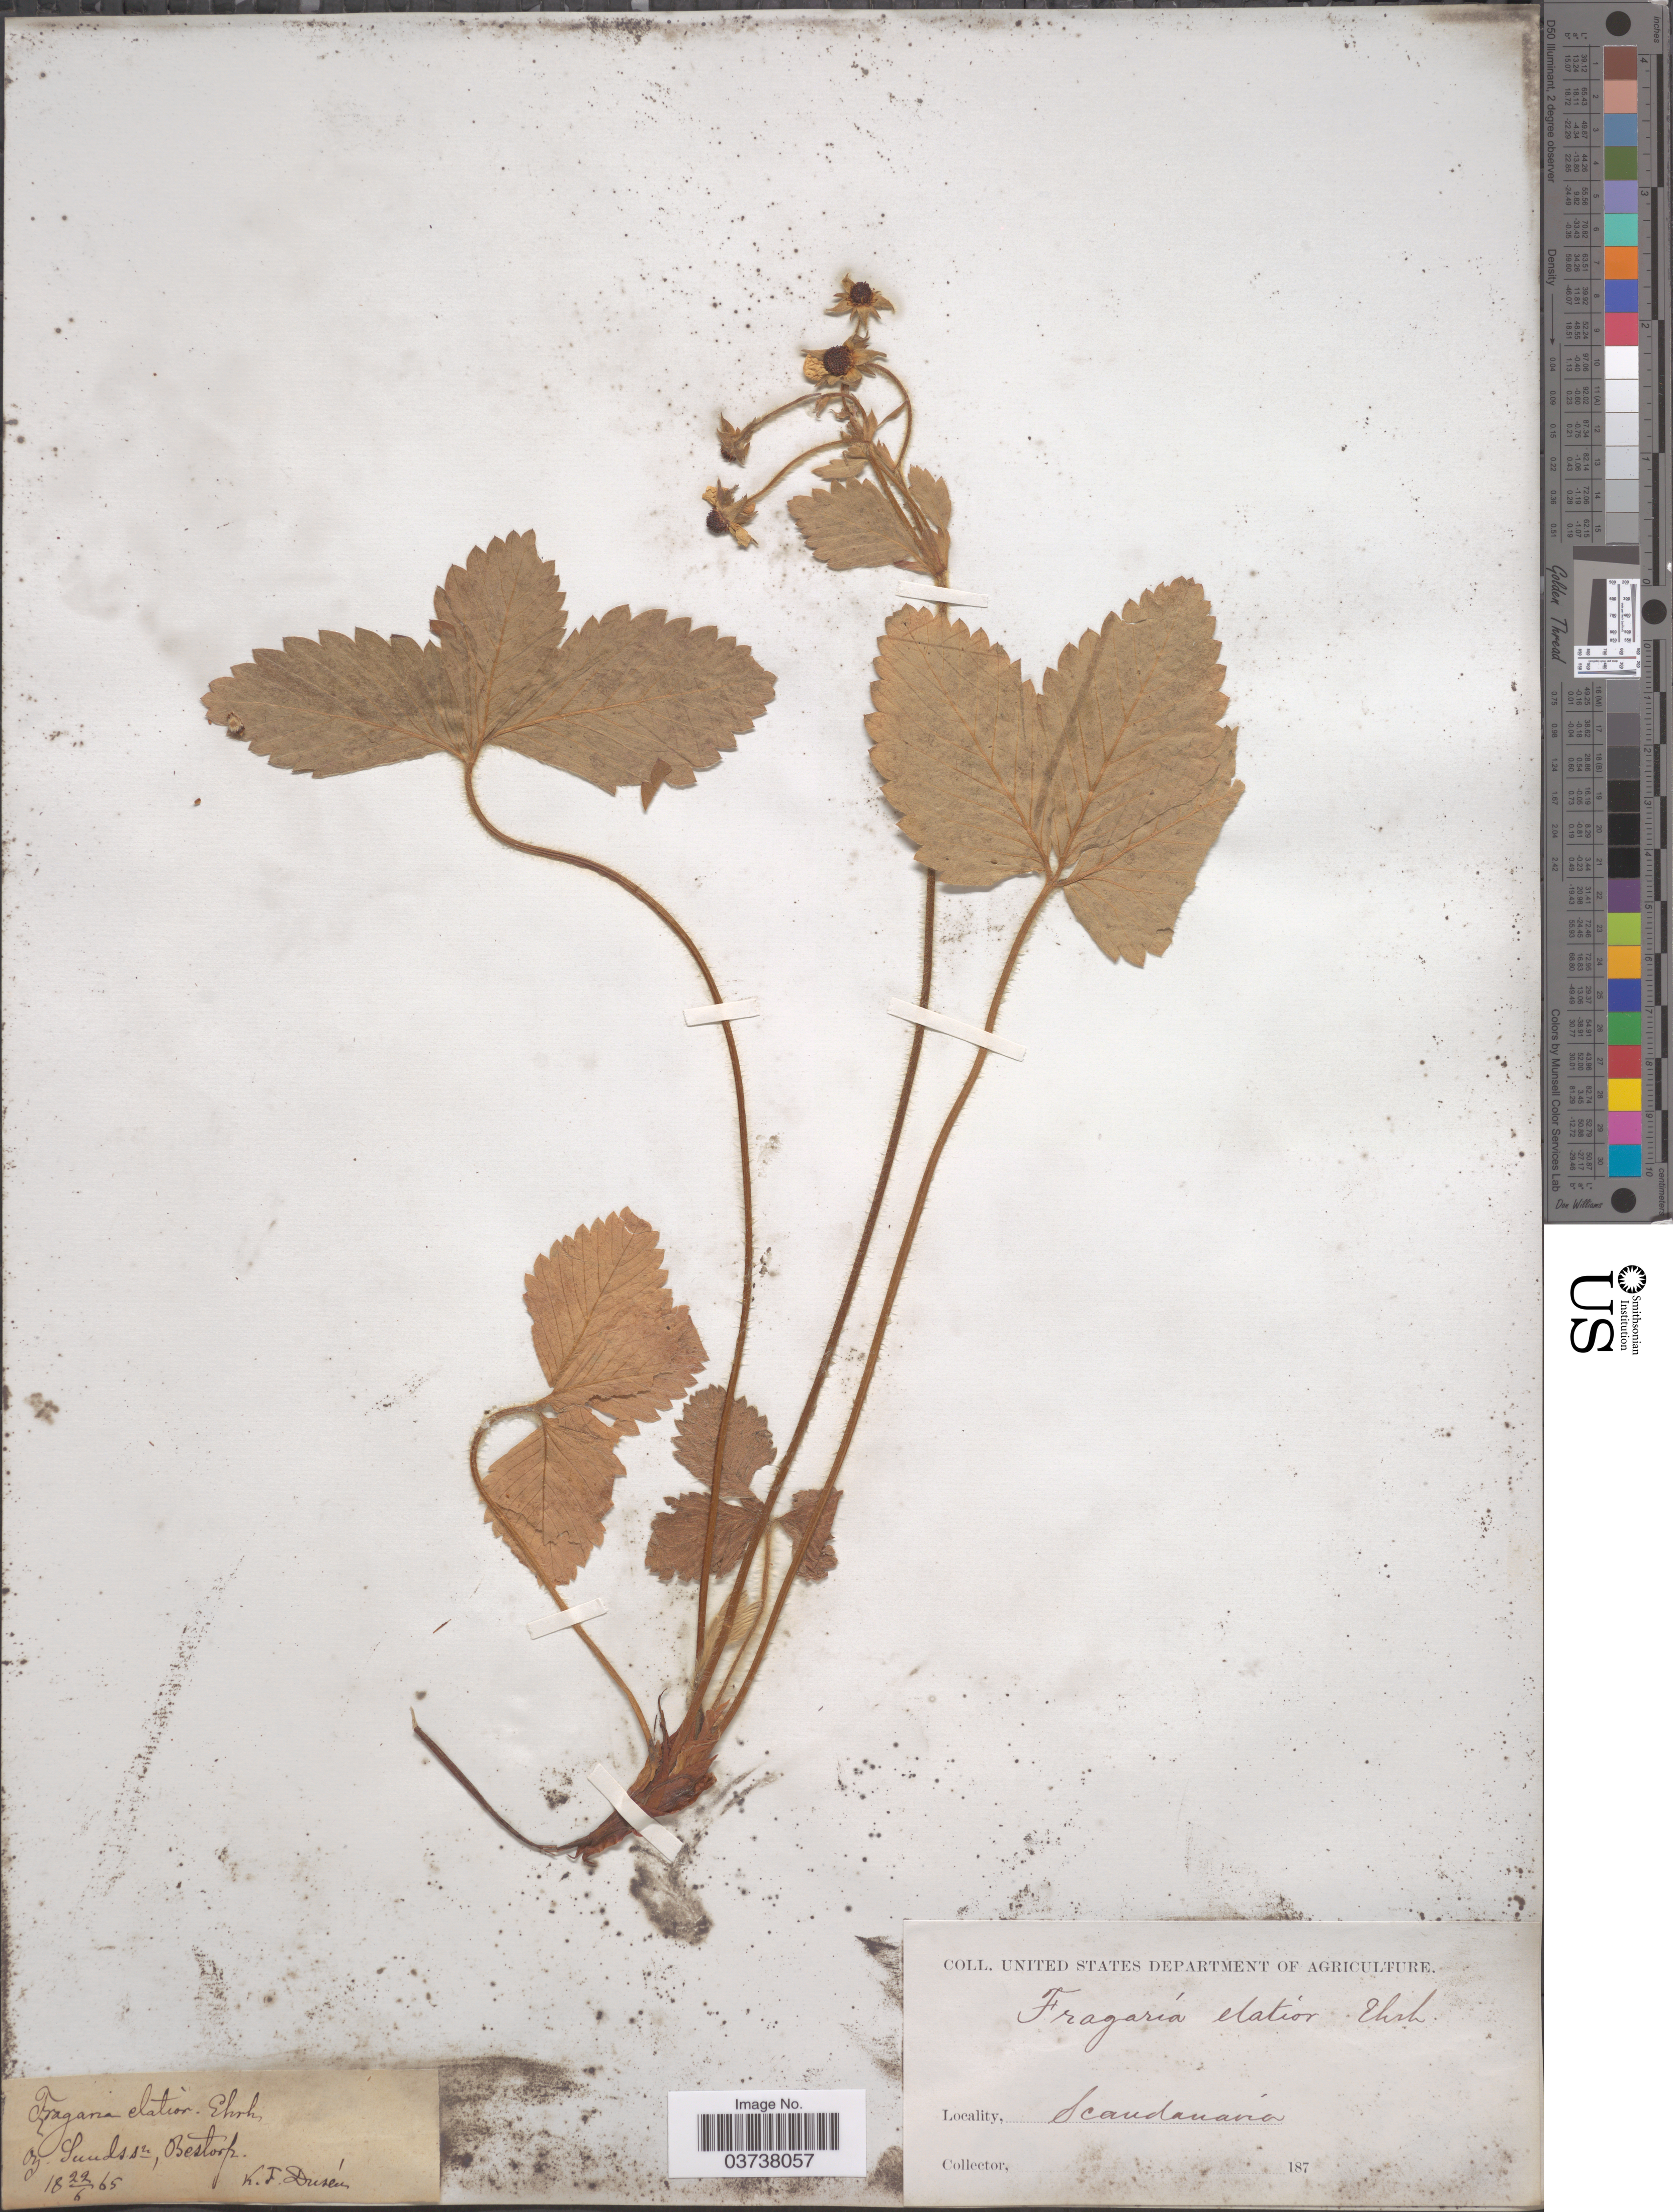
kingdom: Plantae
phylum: Tracheophyta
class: Magnoliopsida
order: Rosales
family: Rosaceae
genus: Fragaria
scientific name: Fragaria elatior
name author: Ehrh.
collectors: K. Dusén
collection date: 1865-06-22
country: Sweden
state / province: Östergötland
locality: Og. Sunds sn, Bestorp. Scandanavia.